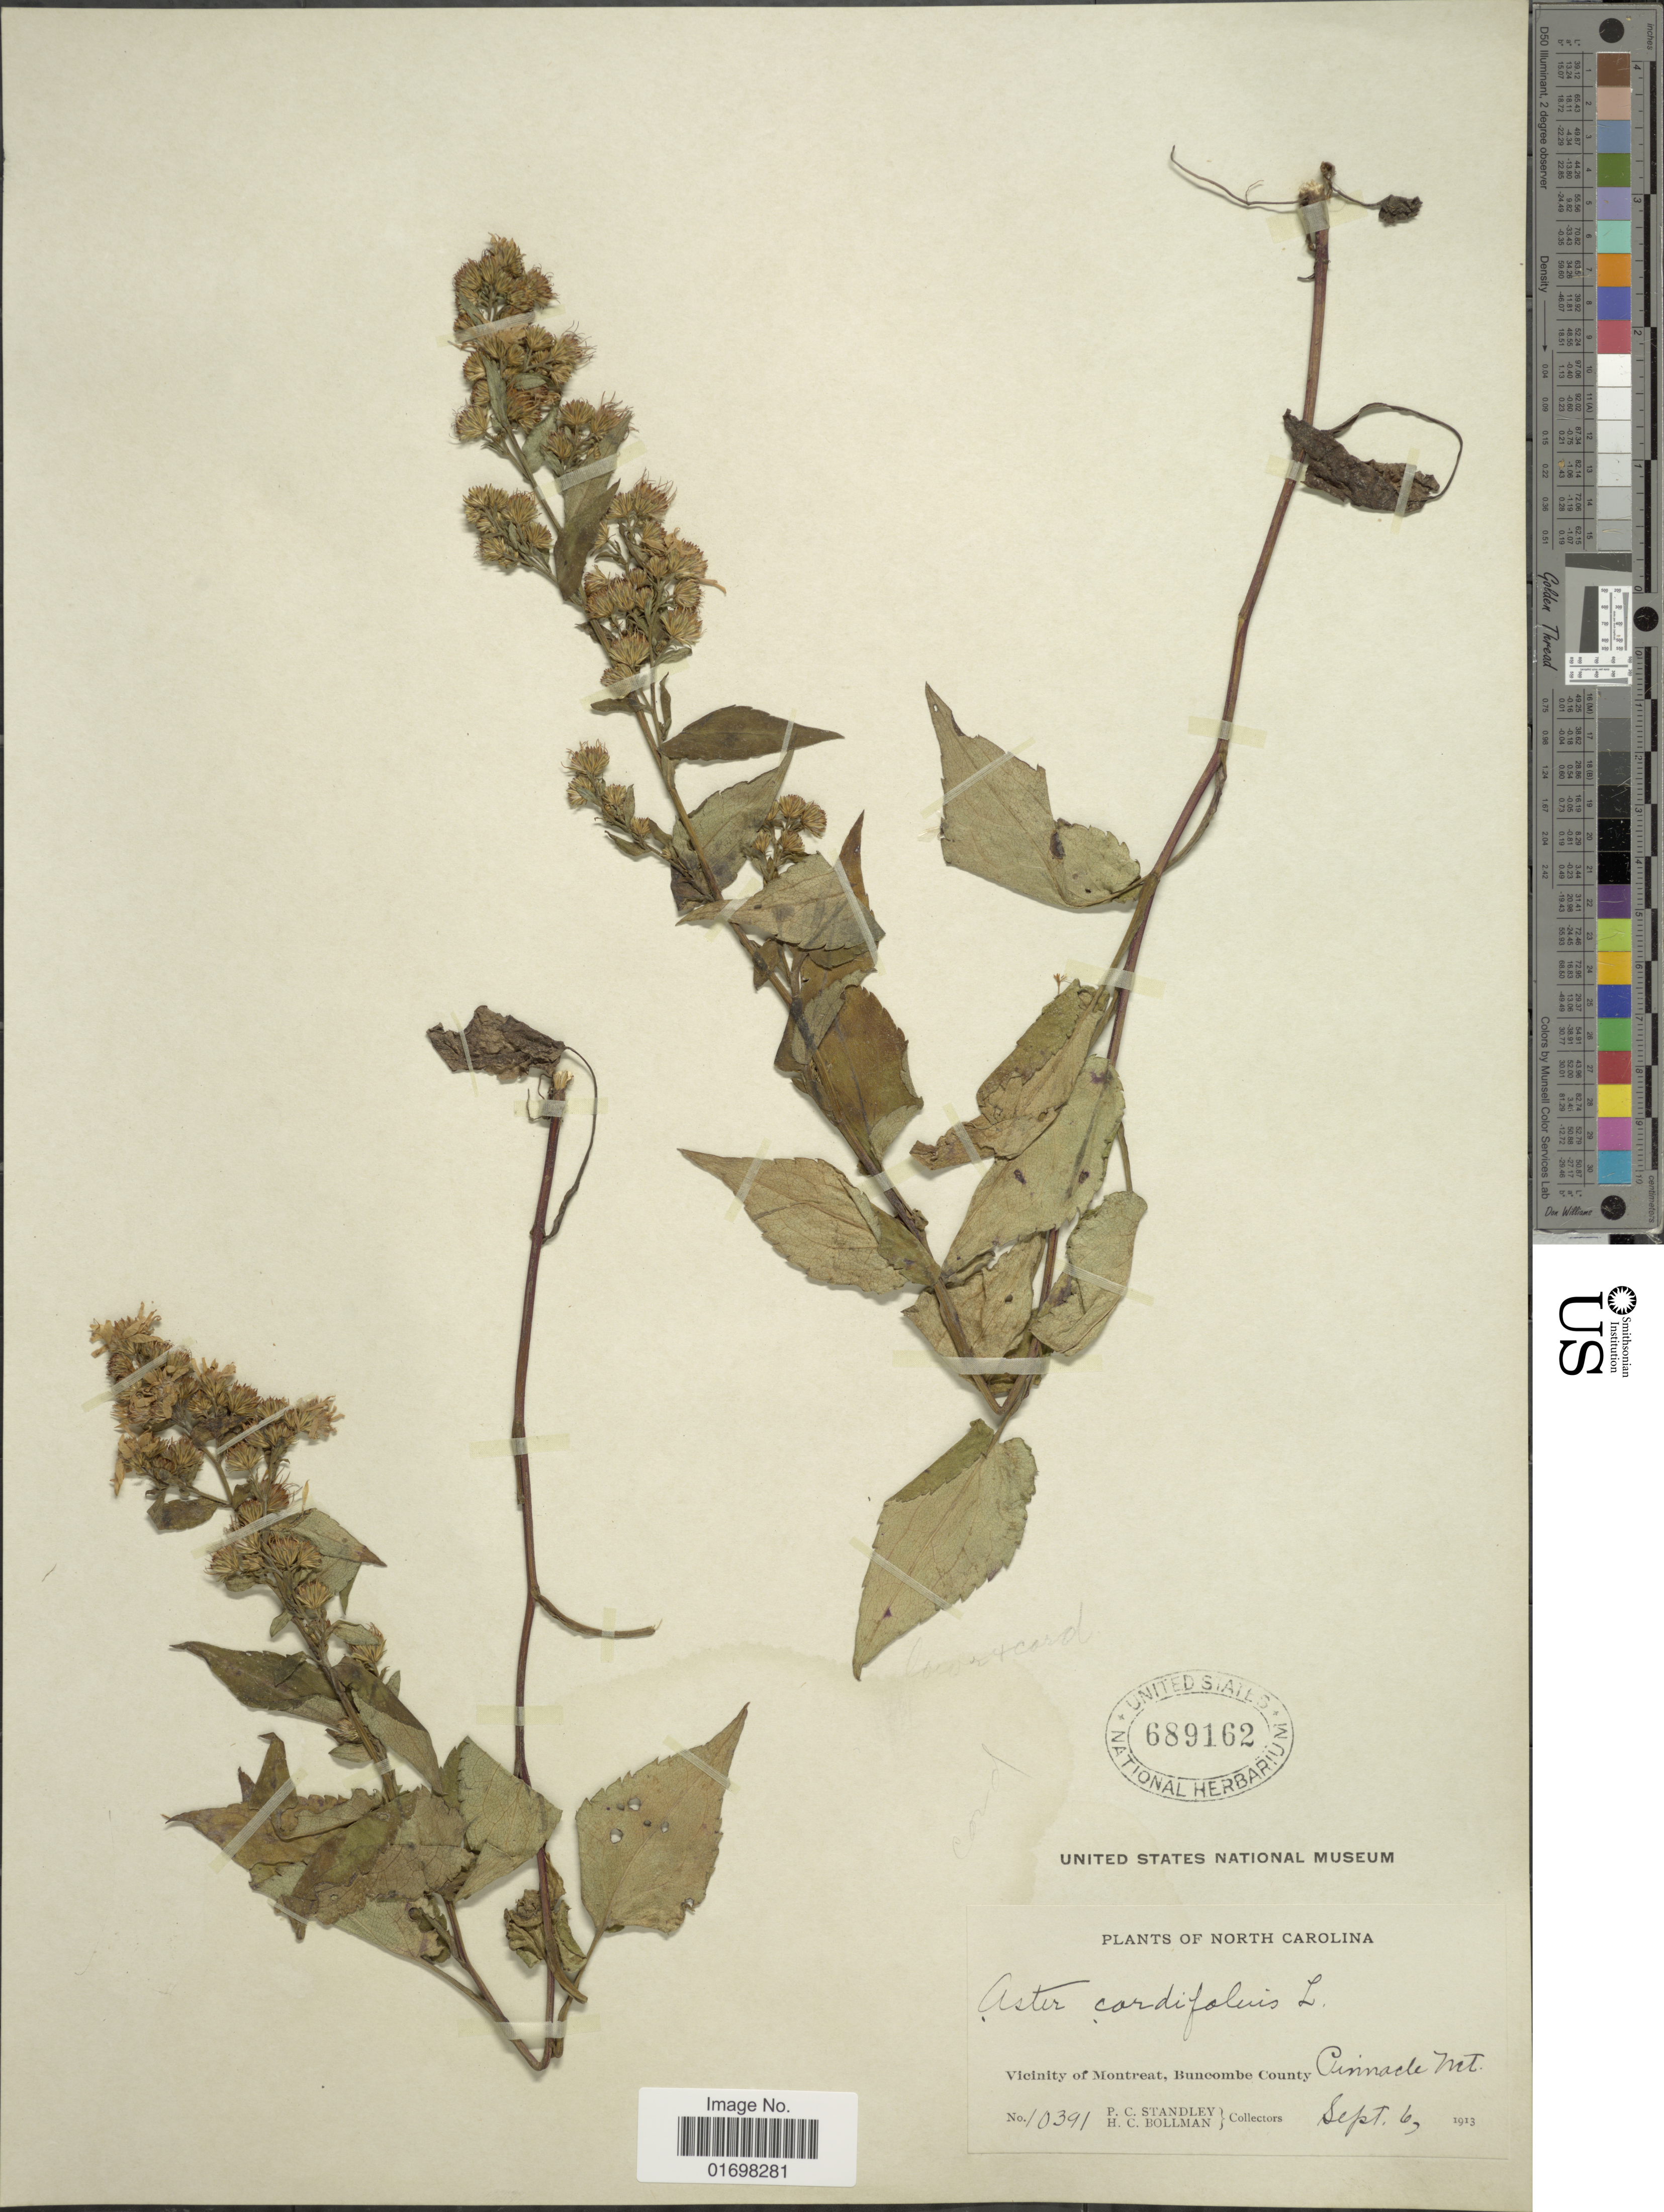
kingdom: Plantae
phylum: Tracheophyta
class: Magnoliopsida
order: Asterales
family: Asteraceae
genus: Symphyotrichum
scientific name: Symphyotrichum cordifolium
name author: (L.) G.L. Nesom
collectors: P. C. Standley & H. C. Bollman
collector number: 10391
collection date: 1913-09-06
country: United States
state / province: North Carolina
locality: Vicinity of Montreat, Buncombe County, Pinnacle Mt.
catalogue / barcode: US 689162